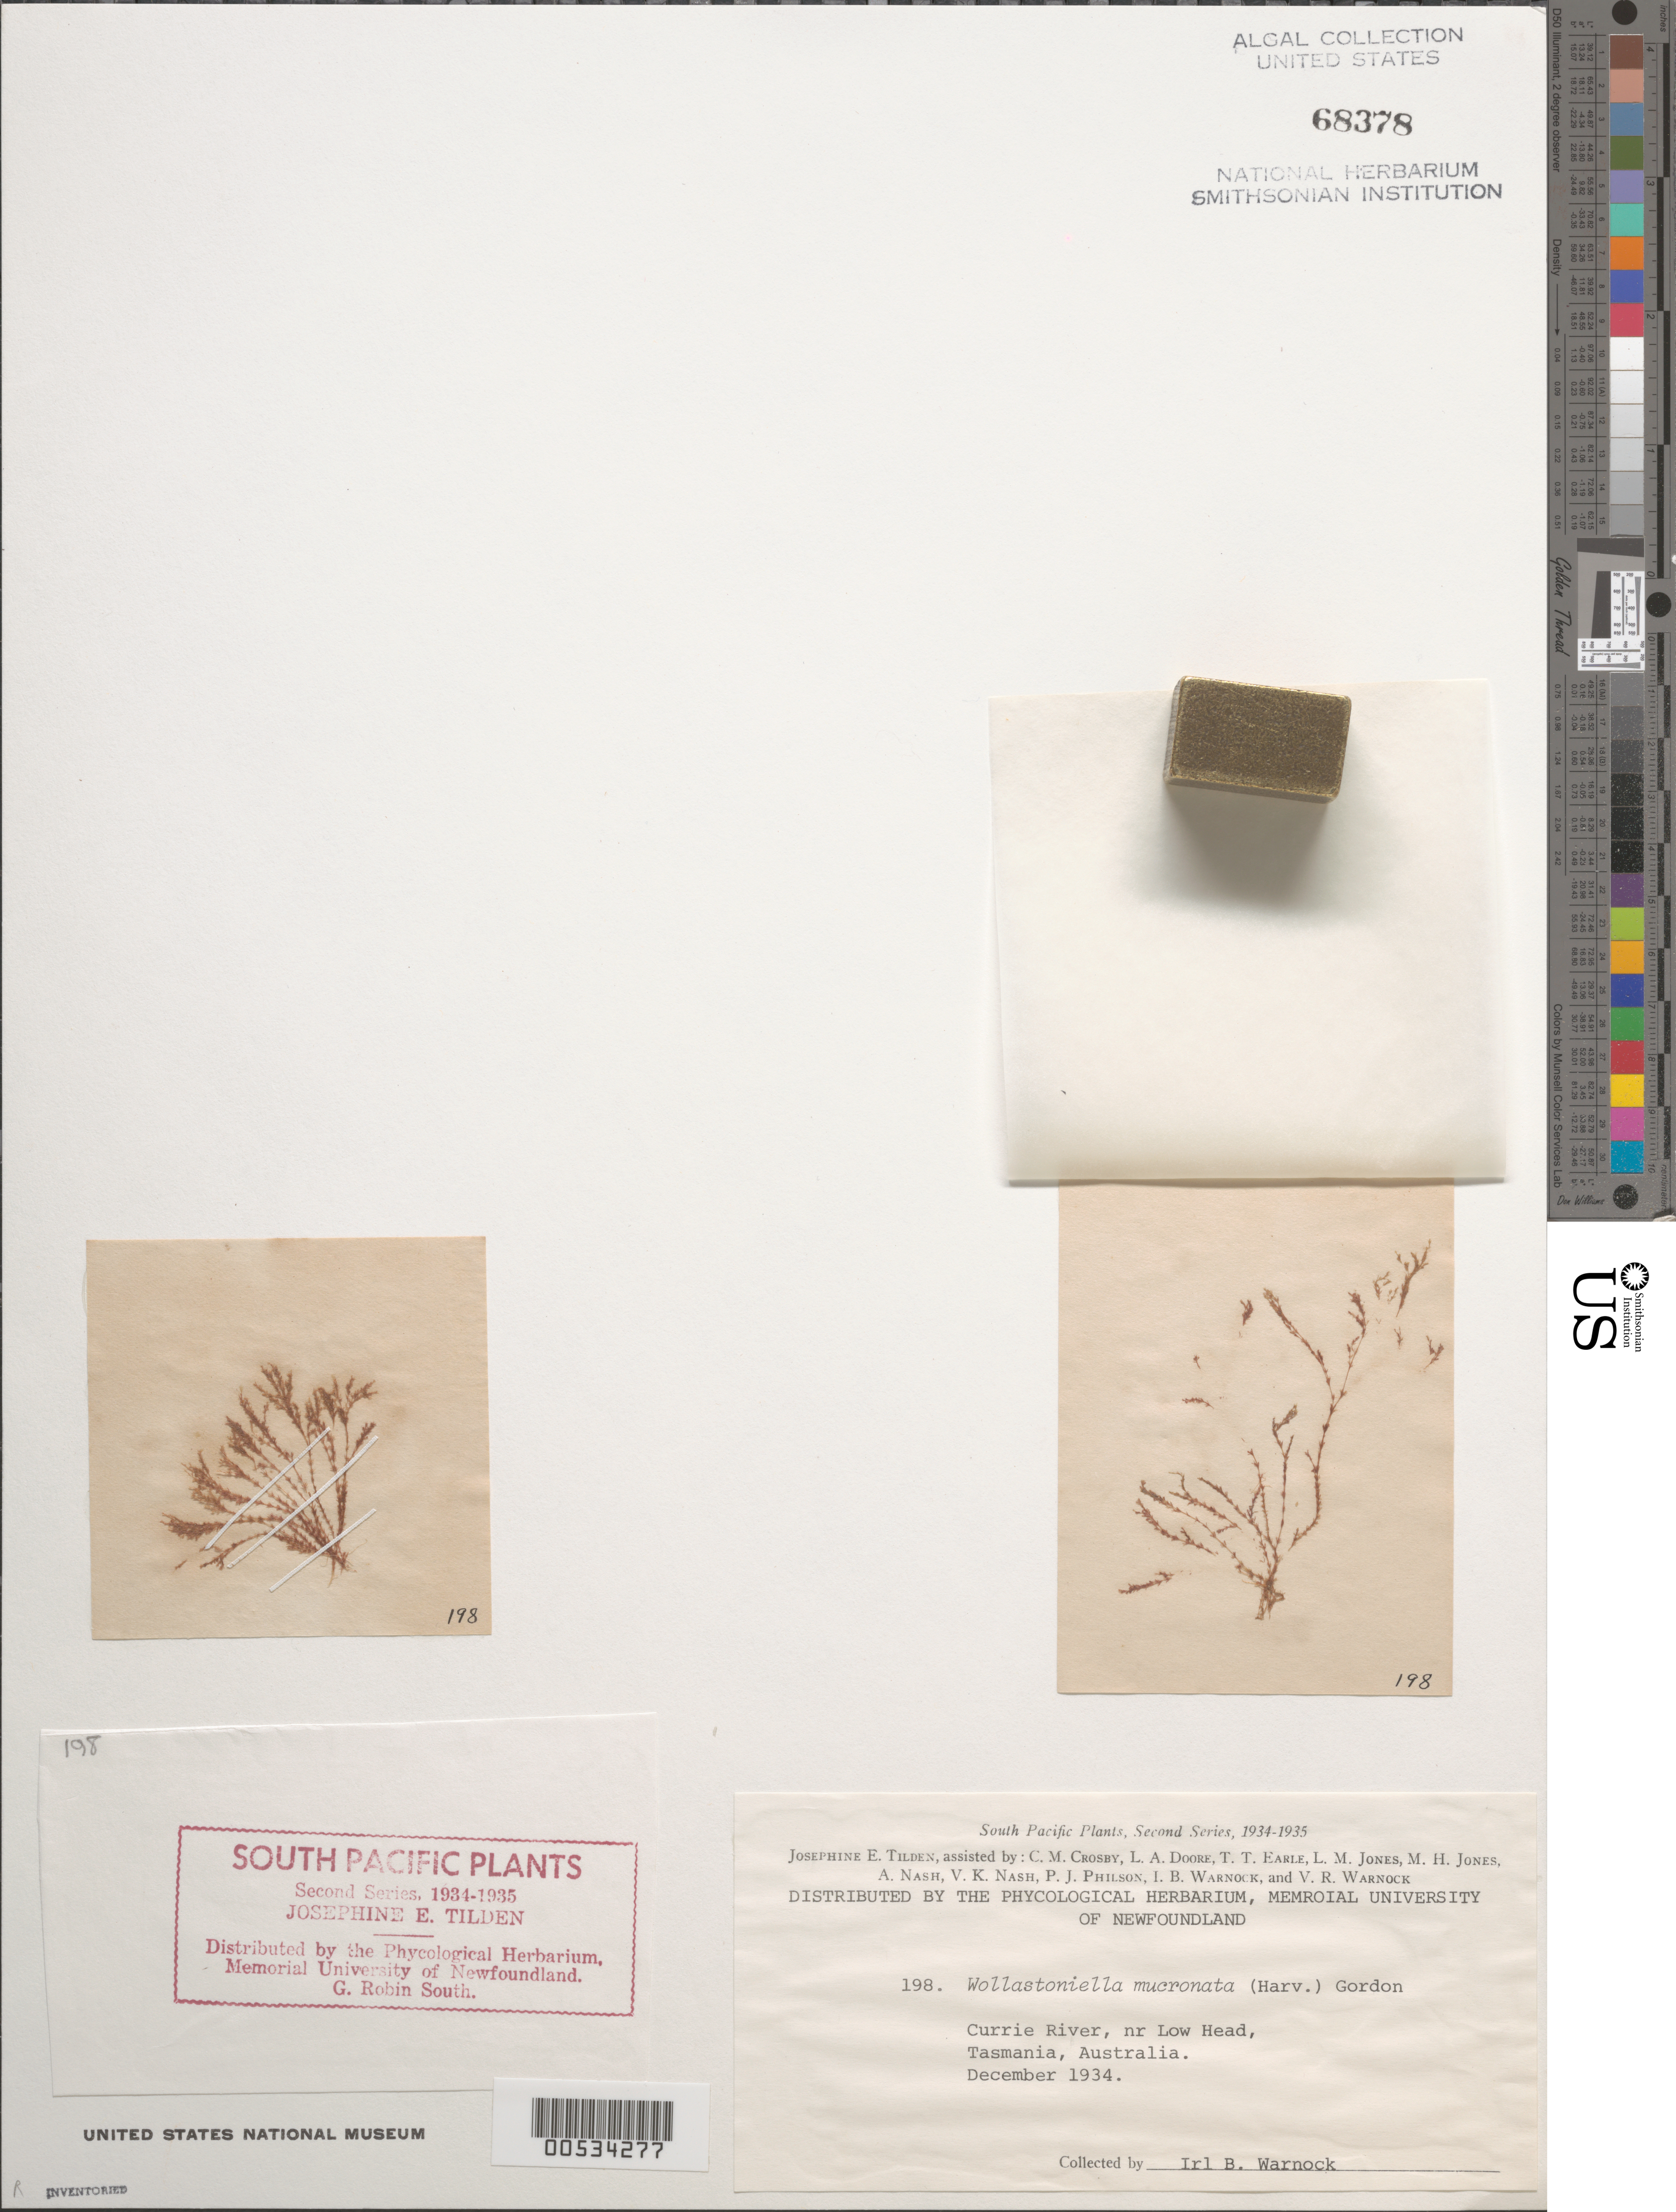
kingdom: Plantae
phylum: Rhodophyta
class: Florideophyceae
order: Ceramiales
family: Wrangeliaceae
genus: Wollastoniella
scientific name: Wollastoniella mucronata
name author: (Harv.) Gordon-Mills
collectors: I. Warnock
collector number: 198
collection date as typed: Dec 1934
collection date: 1934-12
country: Australia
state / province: Tasmania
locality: Currie River near Low Head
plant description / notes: Tilden, South Pacific Plants, Second Series, 1934-1935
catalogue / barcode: US 68378